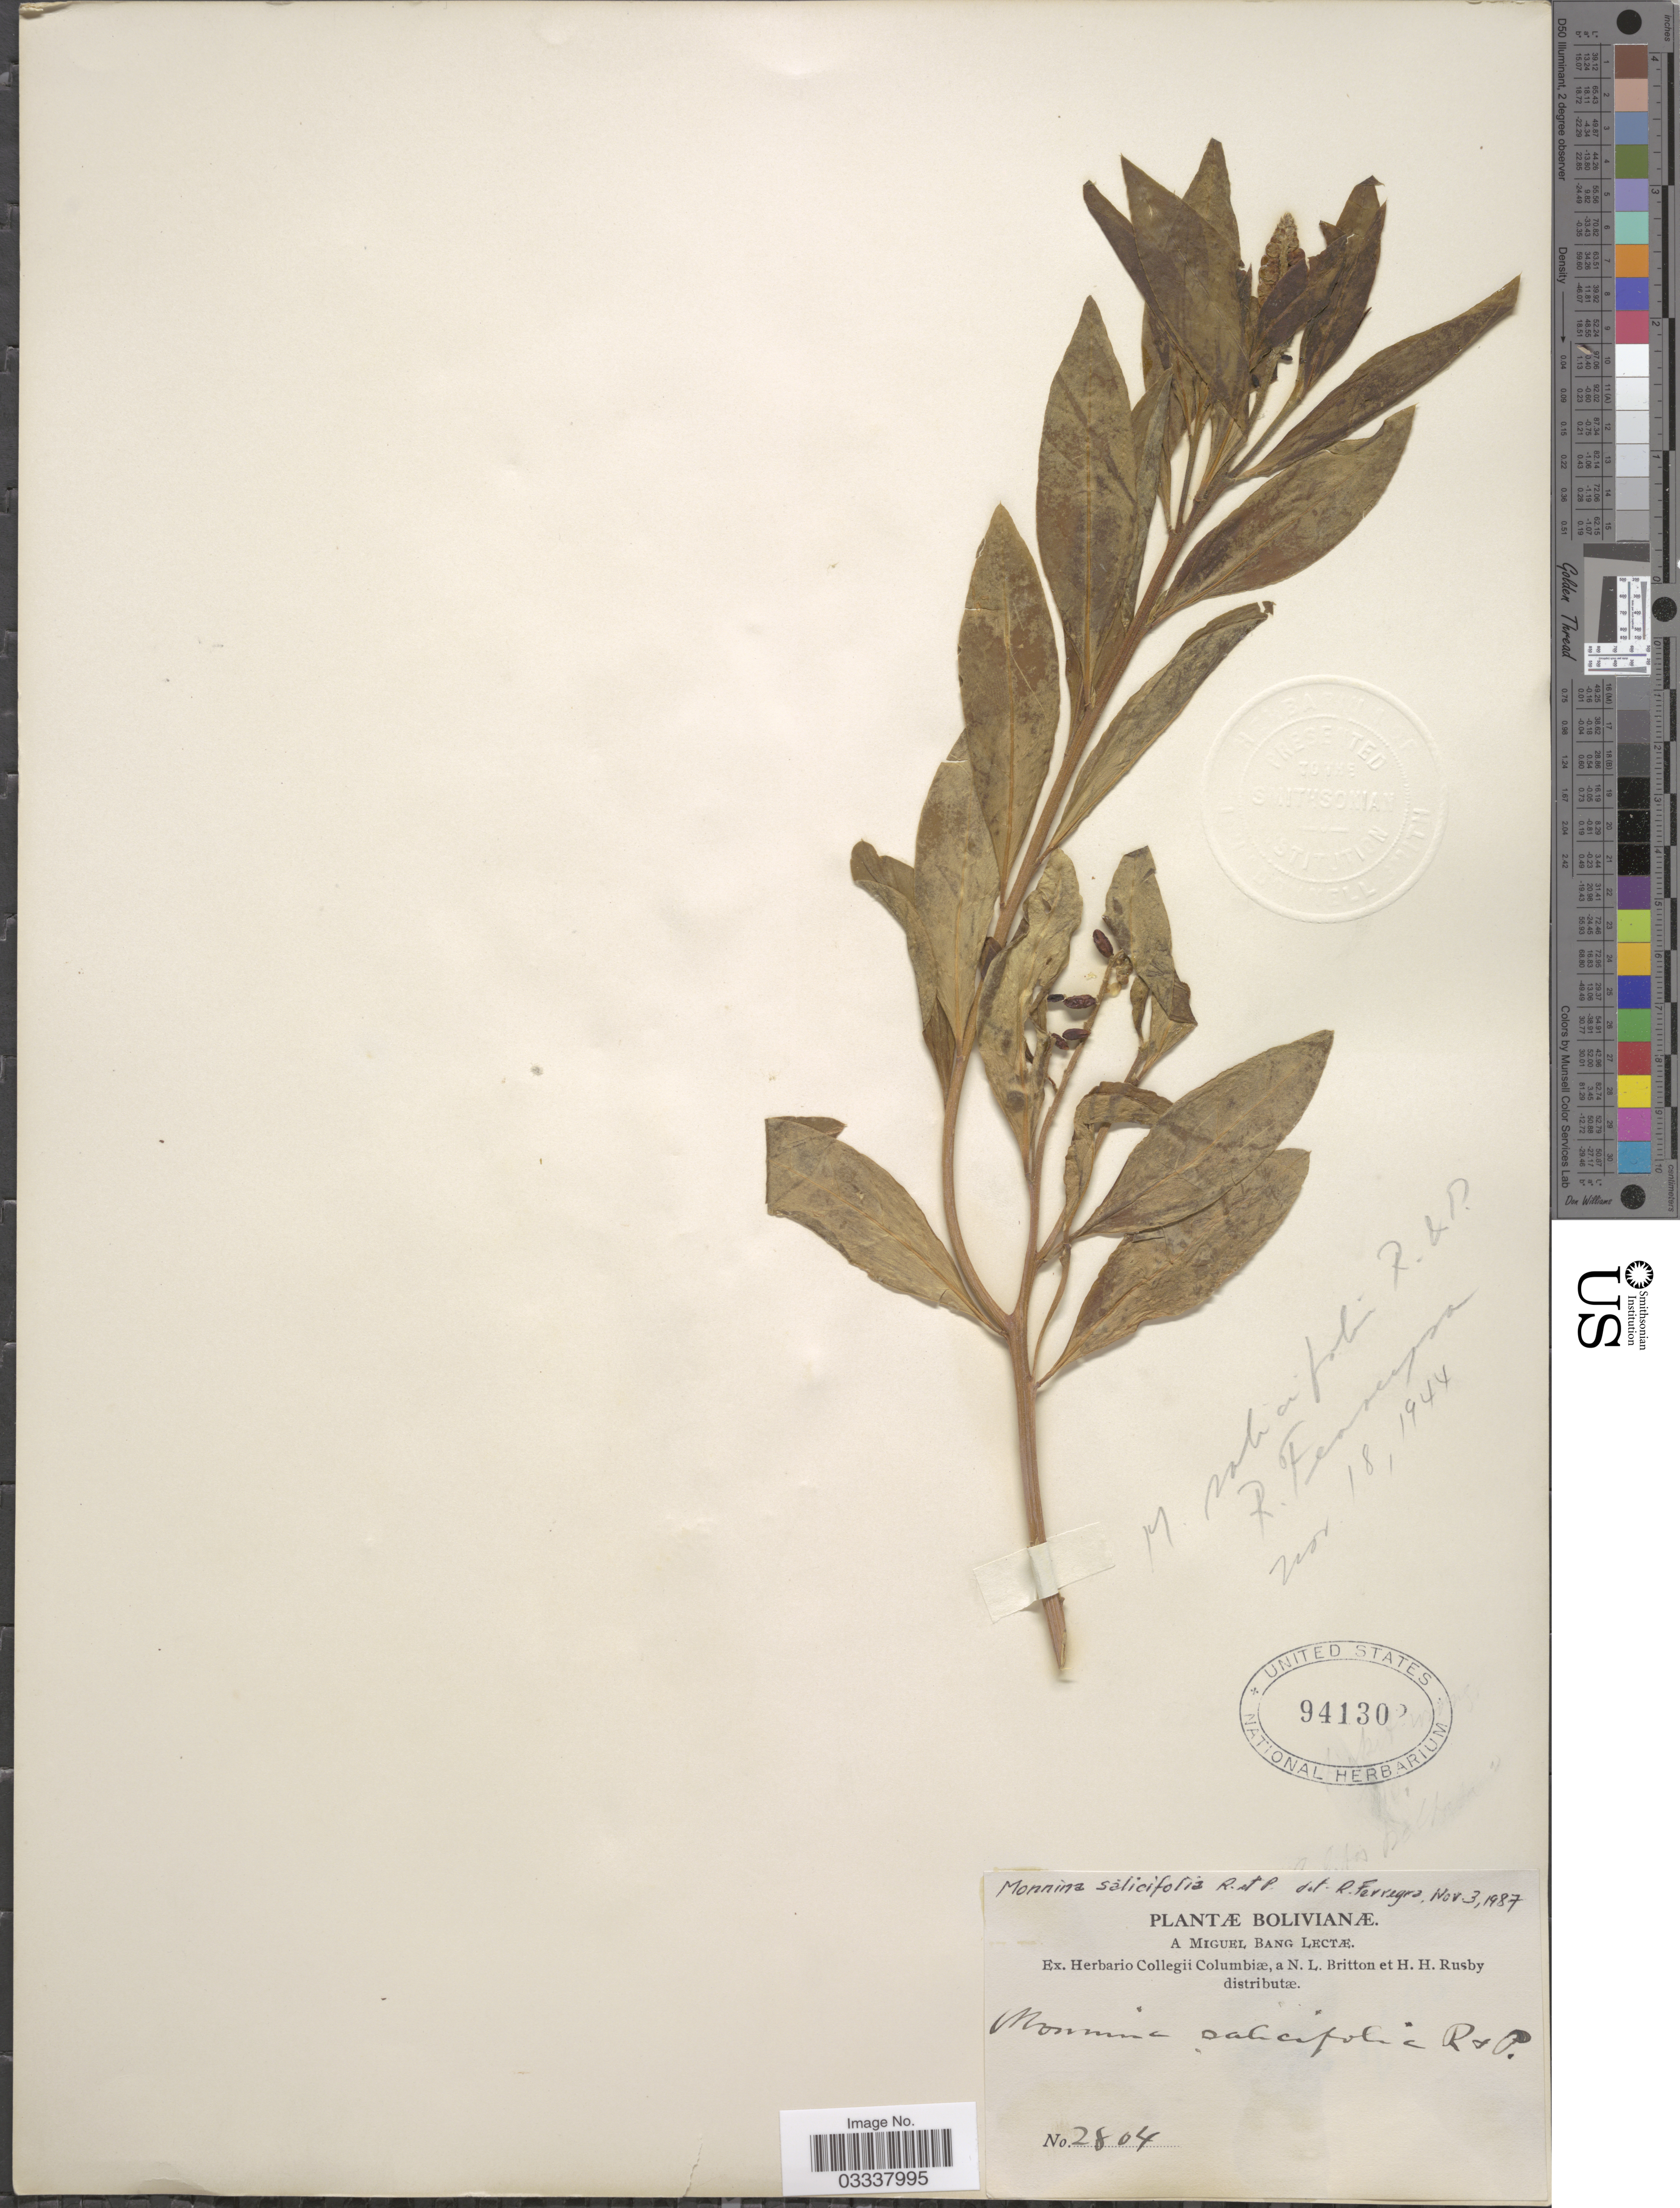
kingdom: Plantae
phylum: Tracheophyta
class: Magnoliopsida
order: Fabales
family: Polygalaceae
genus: Monnina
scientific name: Monnina salicifolia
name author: Ruiz & Pav.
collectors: M. Bang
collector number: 2804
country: Bolivia